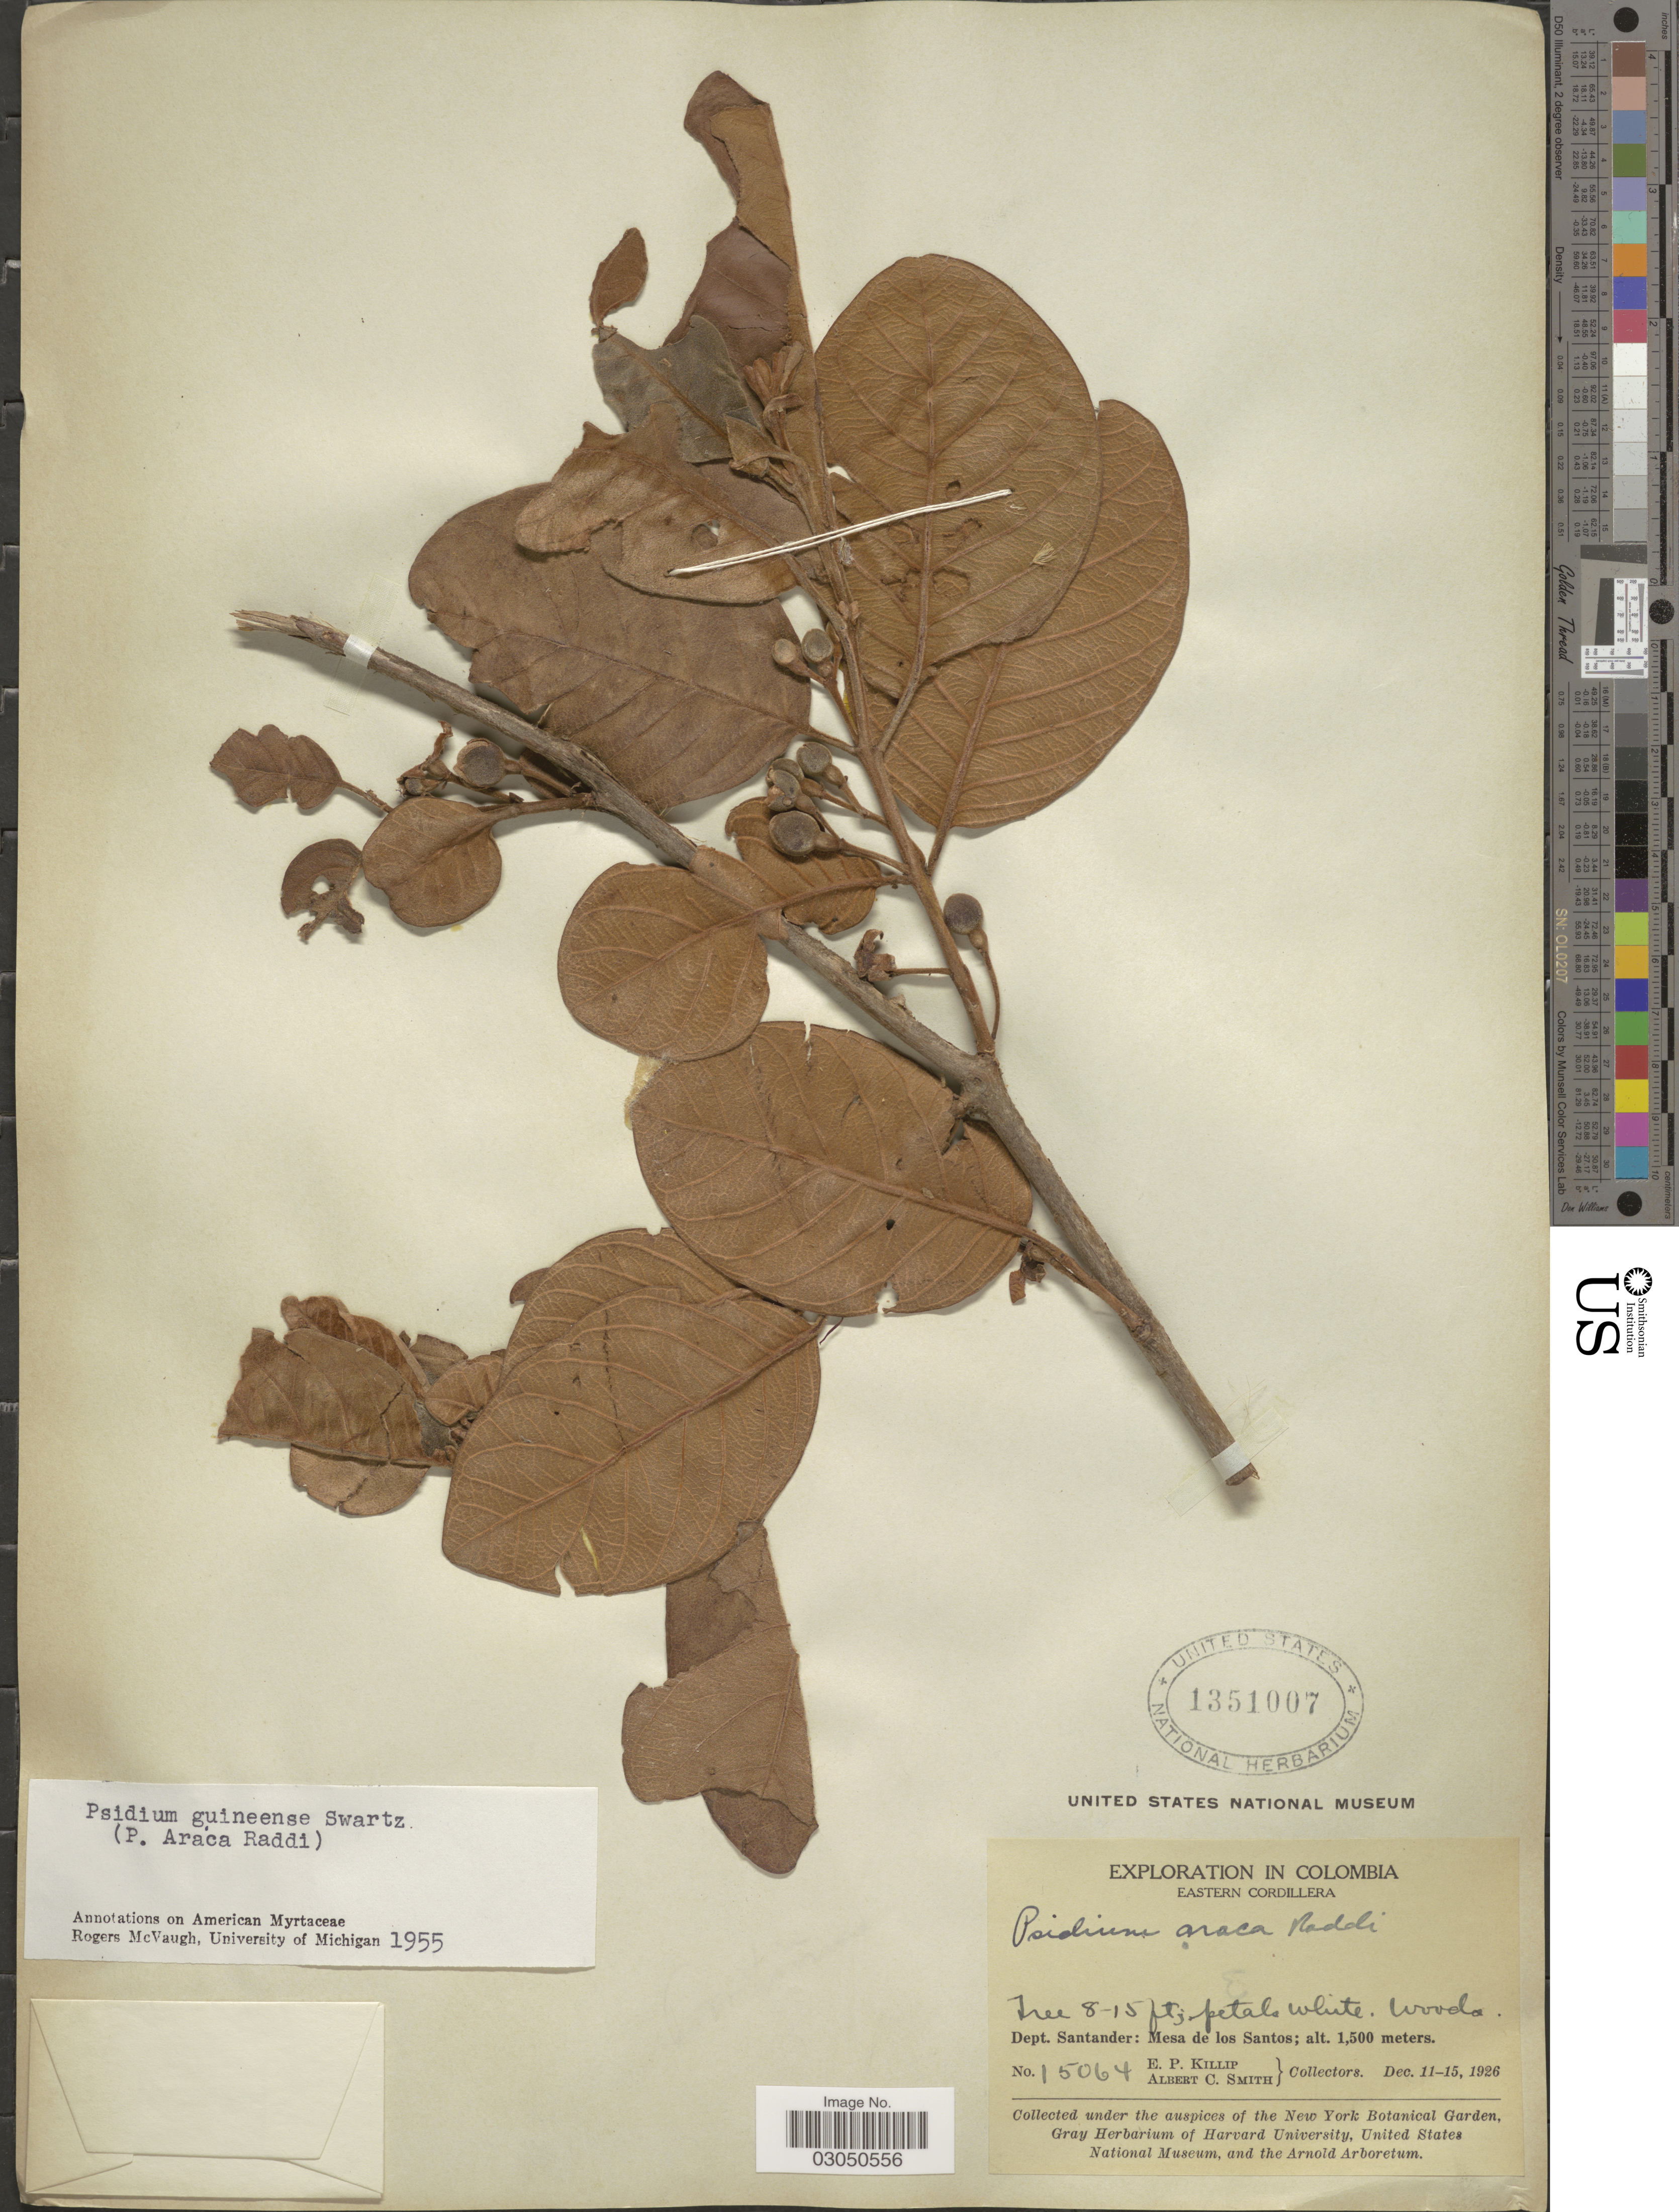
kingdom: Plantae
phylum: Tracheophyta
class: Magnoliopsida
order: Myrtales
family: Myrtaceae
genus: Psidium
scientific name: Psidium guineense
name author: Sw.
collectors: E. P. Killip & A. C. Smith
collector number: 15064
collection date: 1926-12-11/1926-12-15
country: Colombia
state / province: Santander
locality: Eastern Cordillera. Dept. Santander: Mesa de los Santos.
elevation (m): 1500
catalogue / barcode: US 1351007